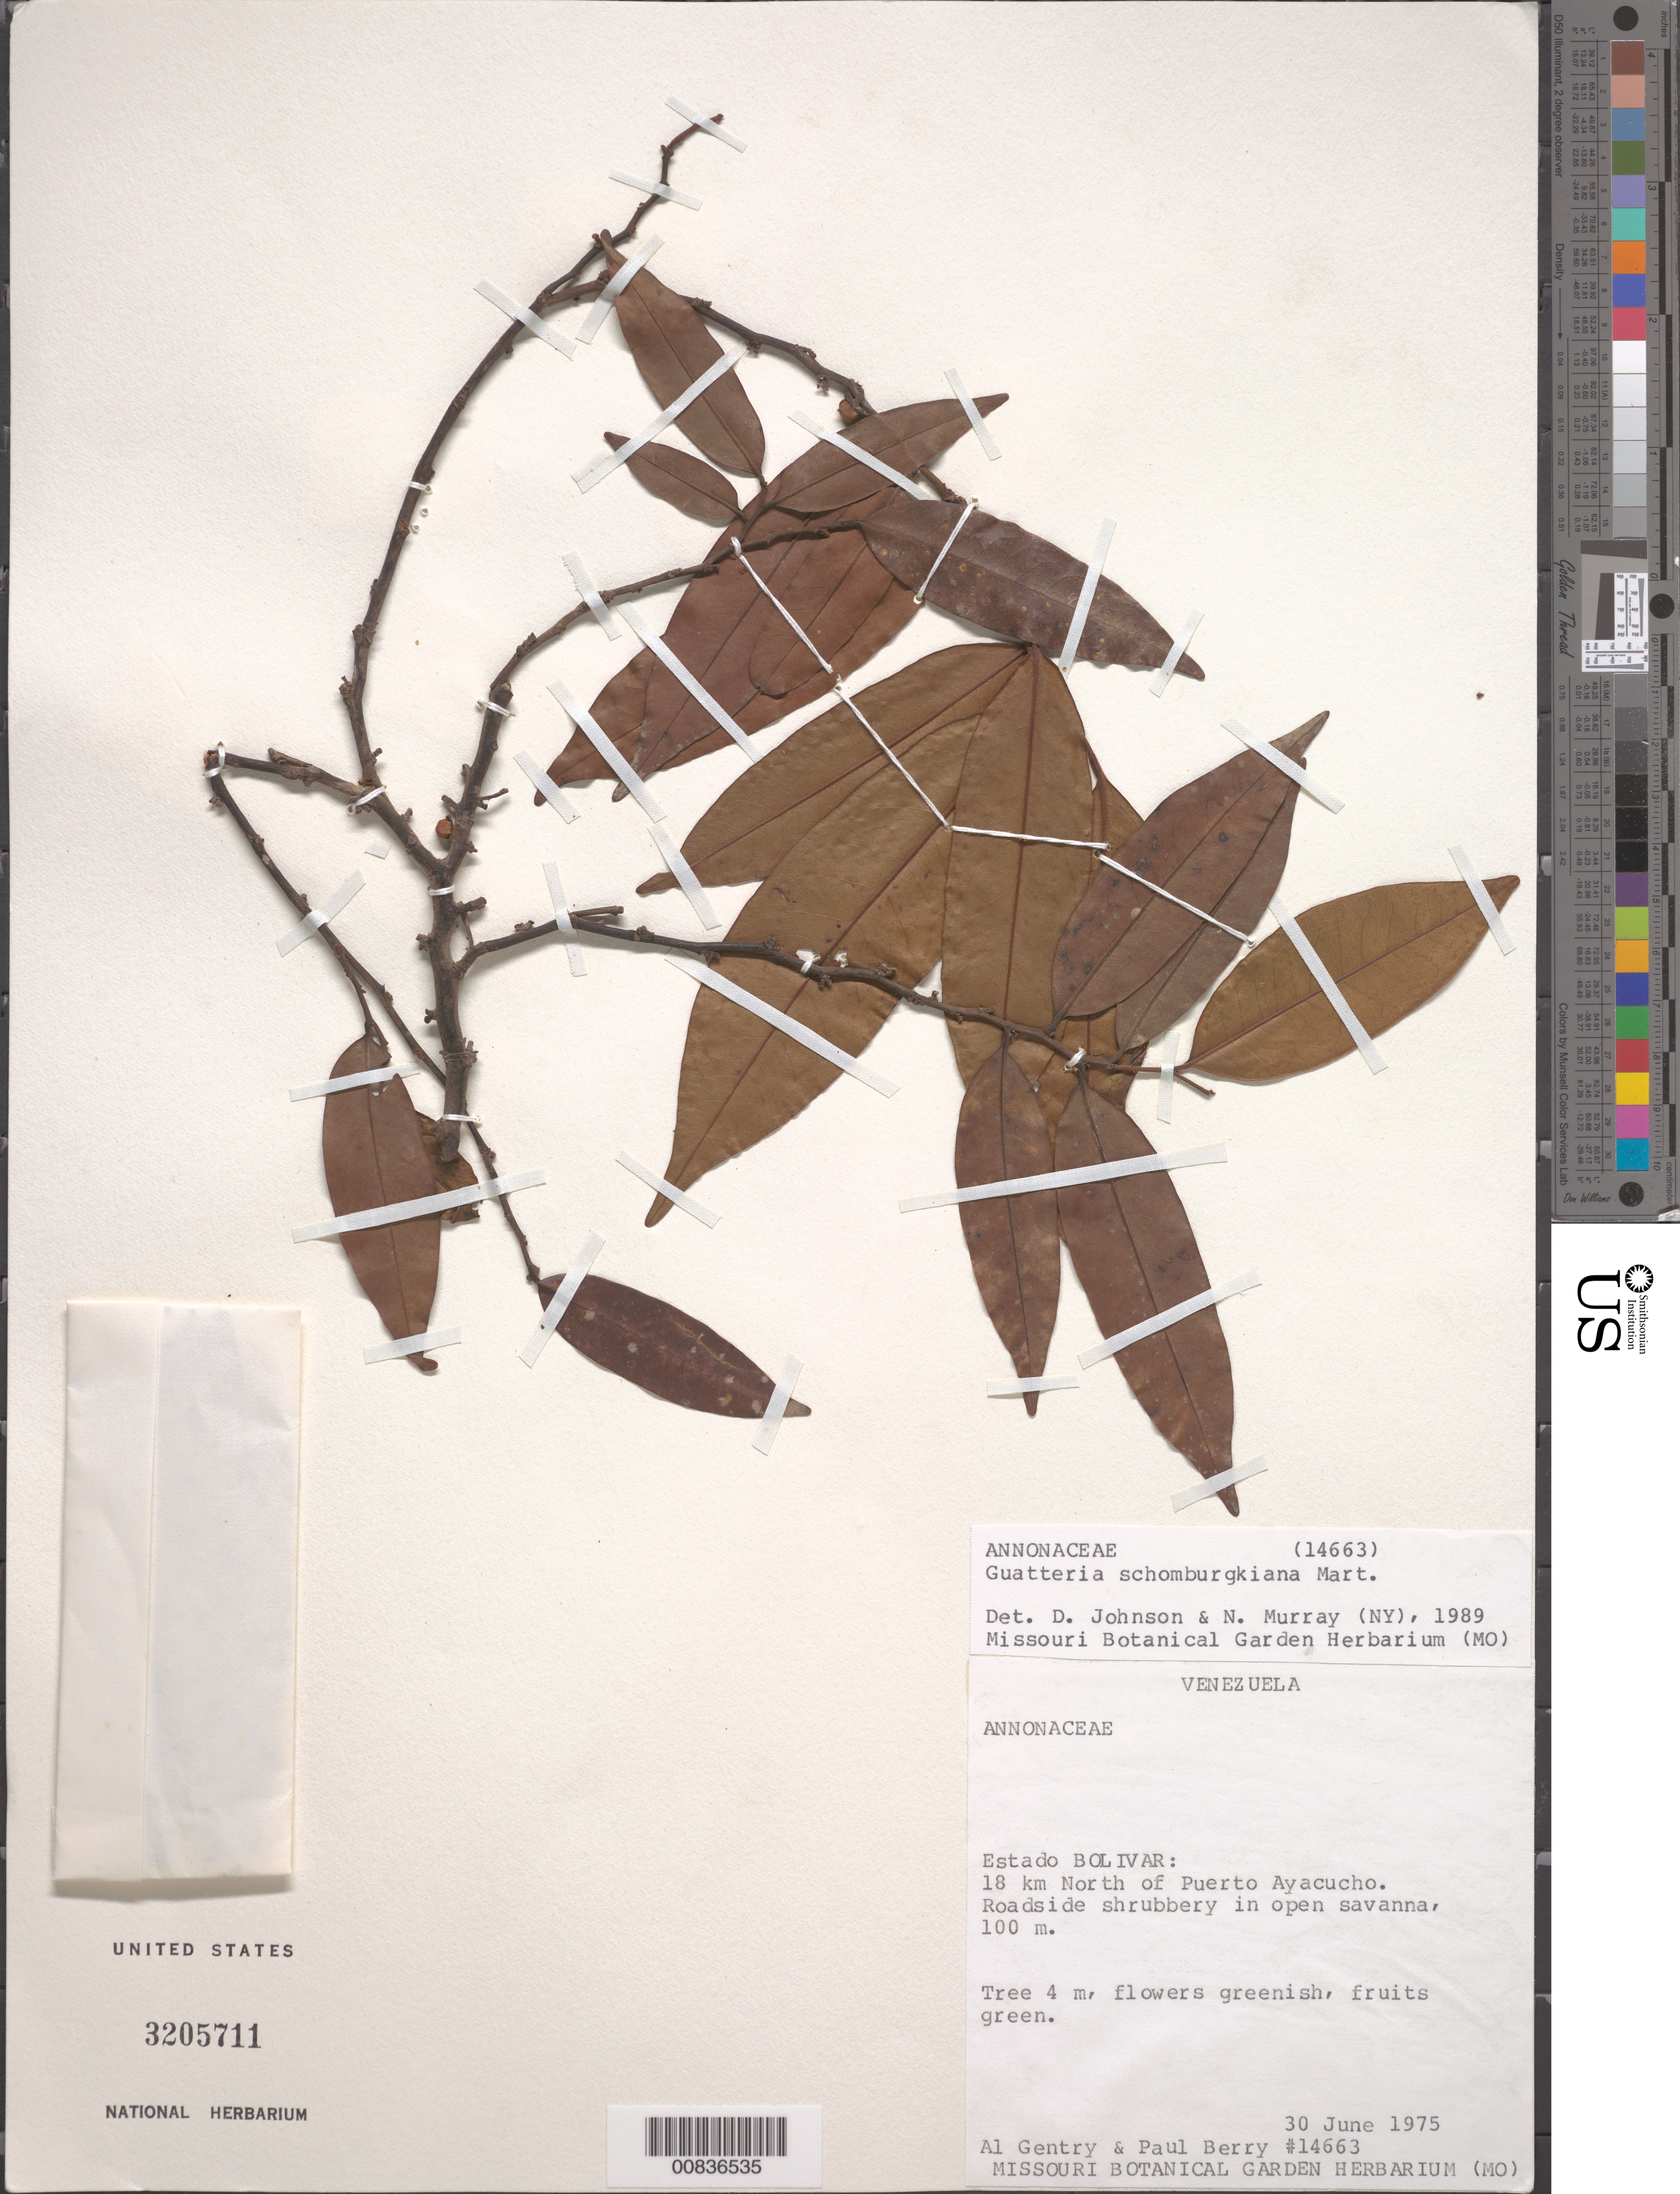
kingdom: Plantae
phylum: Tracheophyta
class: Magnoliopsida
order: Magnoliales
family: Annonaceae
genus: Guatteria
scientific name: Guatteria schomburgkiana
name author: Mart.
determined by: Johnson, D. M.; Murray, N. A.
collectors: A. H. Gentry & P. Berry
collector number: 14663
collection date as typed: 30-Jun-75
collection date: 1975-06-30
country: Venezuela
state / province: Amazonas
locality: Río Parguena, 18 km N of Puerto Ayacucho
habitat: Roadside shrubbery in open savanna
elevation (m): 100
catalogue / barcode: US 3205711